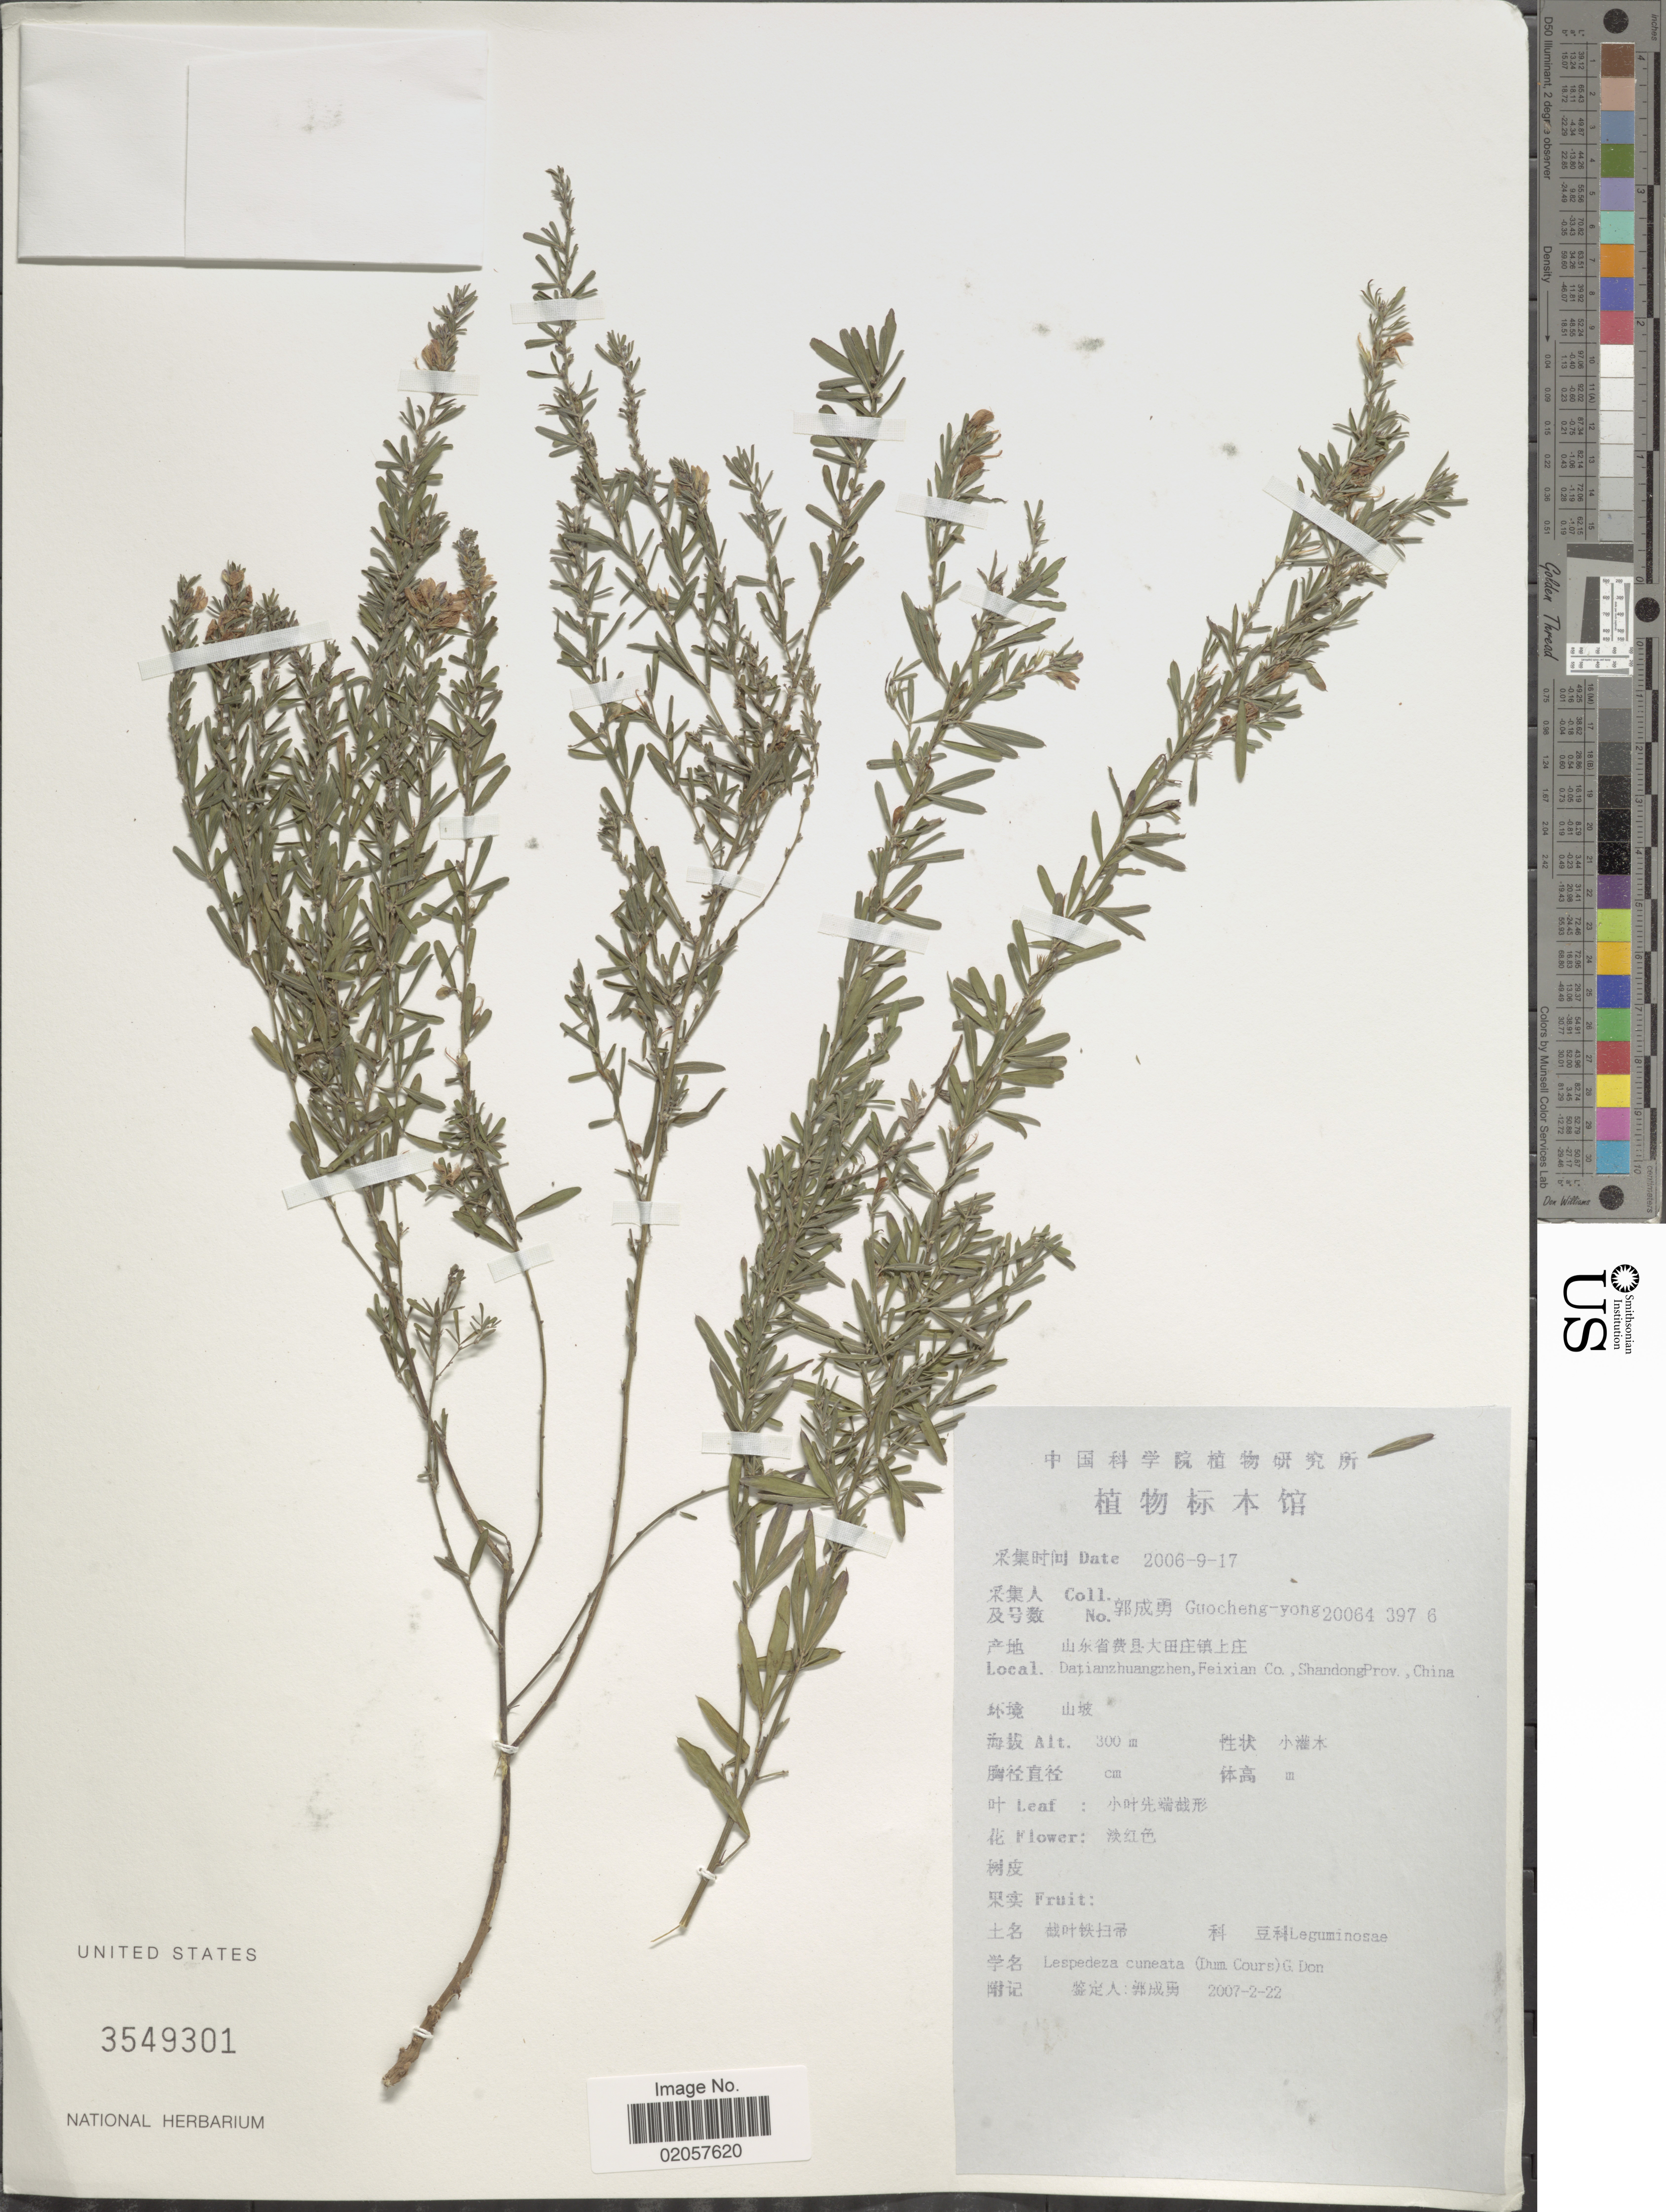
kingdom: Plantae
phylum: Tracheophyta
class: Magnoliopsida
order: Fabales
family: Fabaceae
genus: Lespedeza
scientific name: Lespedeza cuneata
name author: (Dum. Cours.) G. Don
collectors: Guo cheng-yong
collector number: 200643976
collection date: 2006-09-17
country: China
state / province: Shandong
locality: Datianzhuangzhen, Feixian Co.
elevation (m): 300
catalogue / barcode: US 3549301